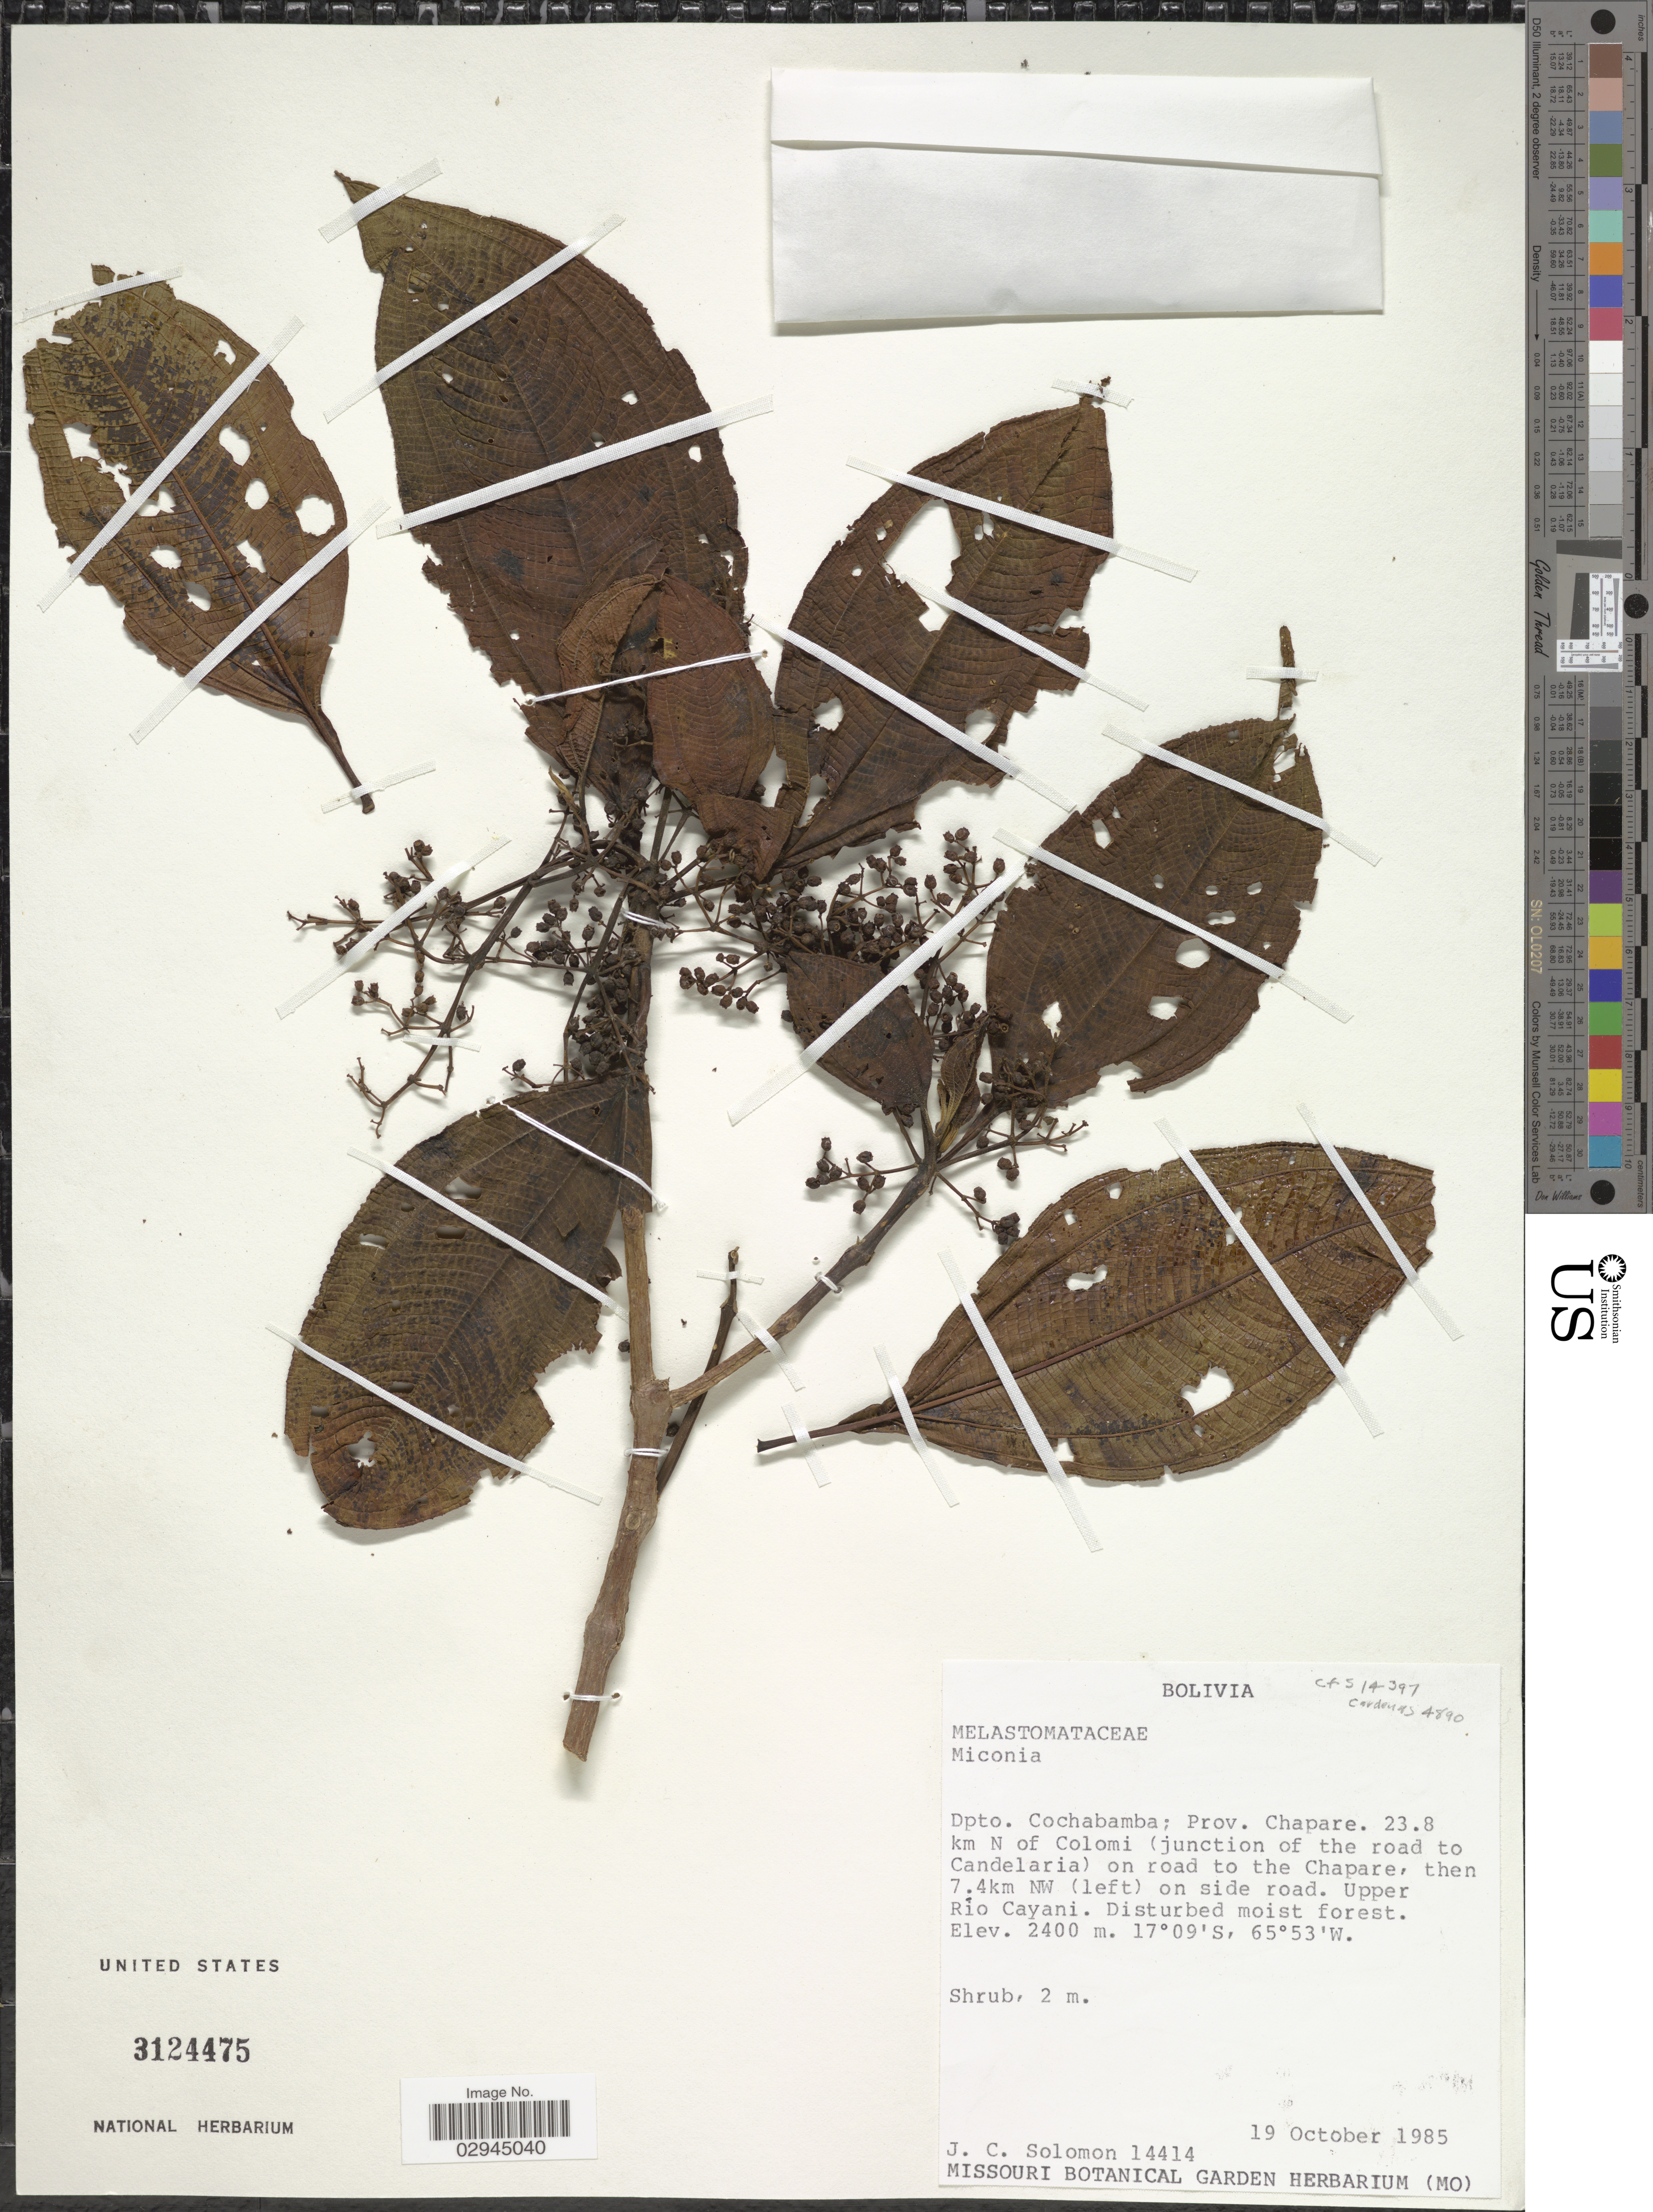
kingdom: Plantae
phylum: Tracheophyta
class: Magnoliopsida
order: Myrtales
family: Melastomataceae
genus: Miconia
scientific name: Miconia sp.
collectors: J. C. Solomon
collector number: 14414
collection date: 1985-10-19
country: Bolivia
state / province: Cochabamba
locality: Dpto. Cochabamba; Prov. Chapare. 23.8 km N of Colomi (junction of the road to Candelaria) on road to the Chapare, then 7.4km NW (left) on side road. Upper Río Cayani.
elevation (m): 2400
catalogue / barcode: US 3124475